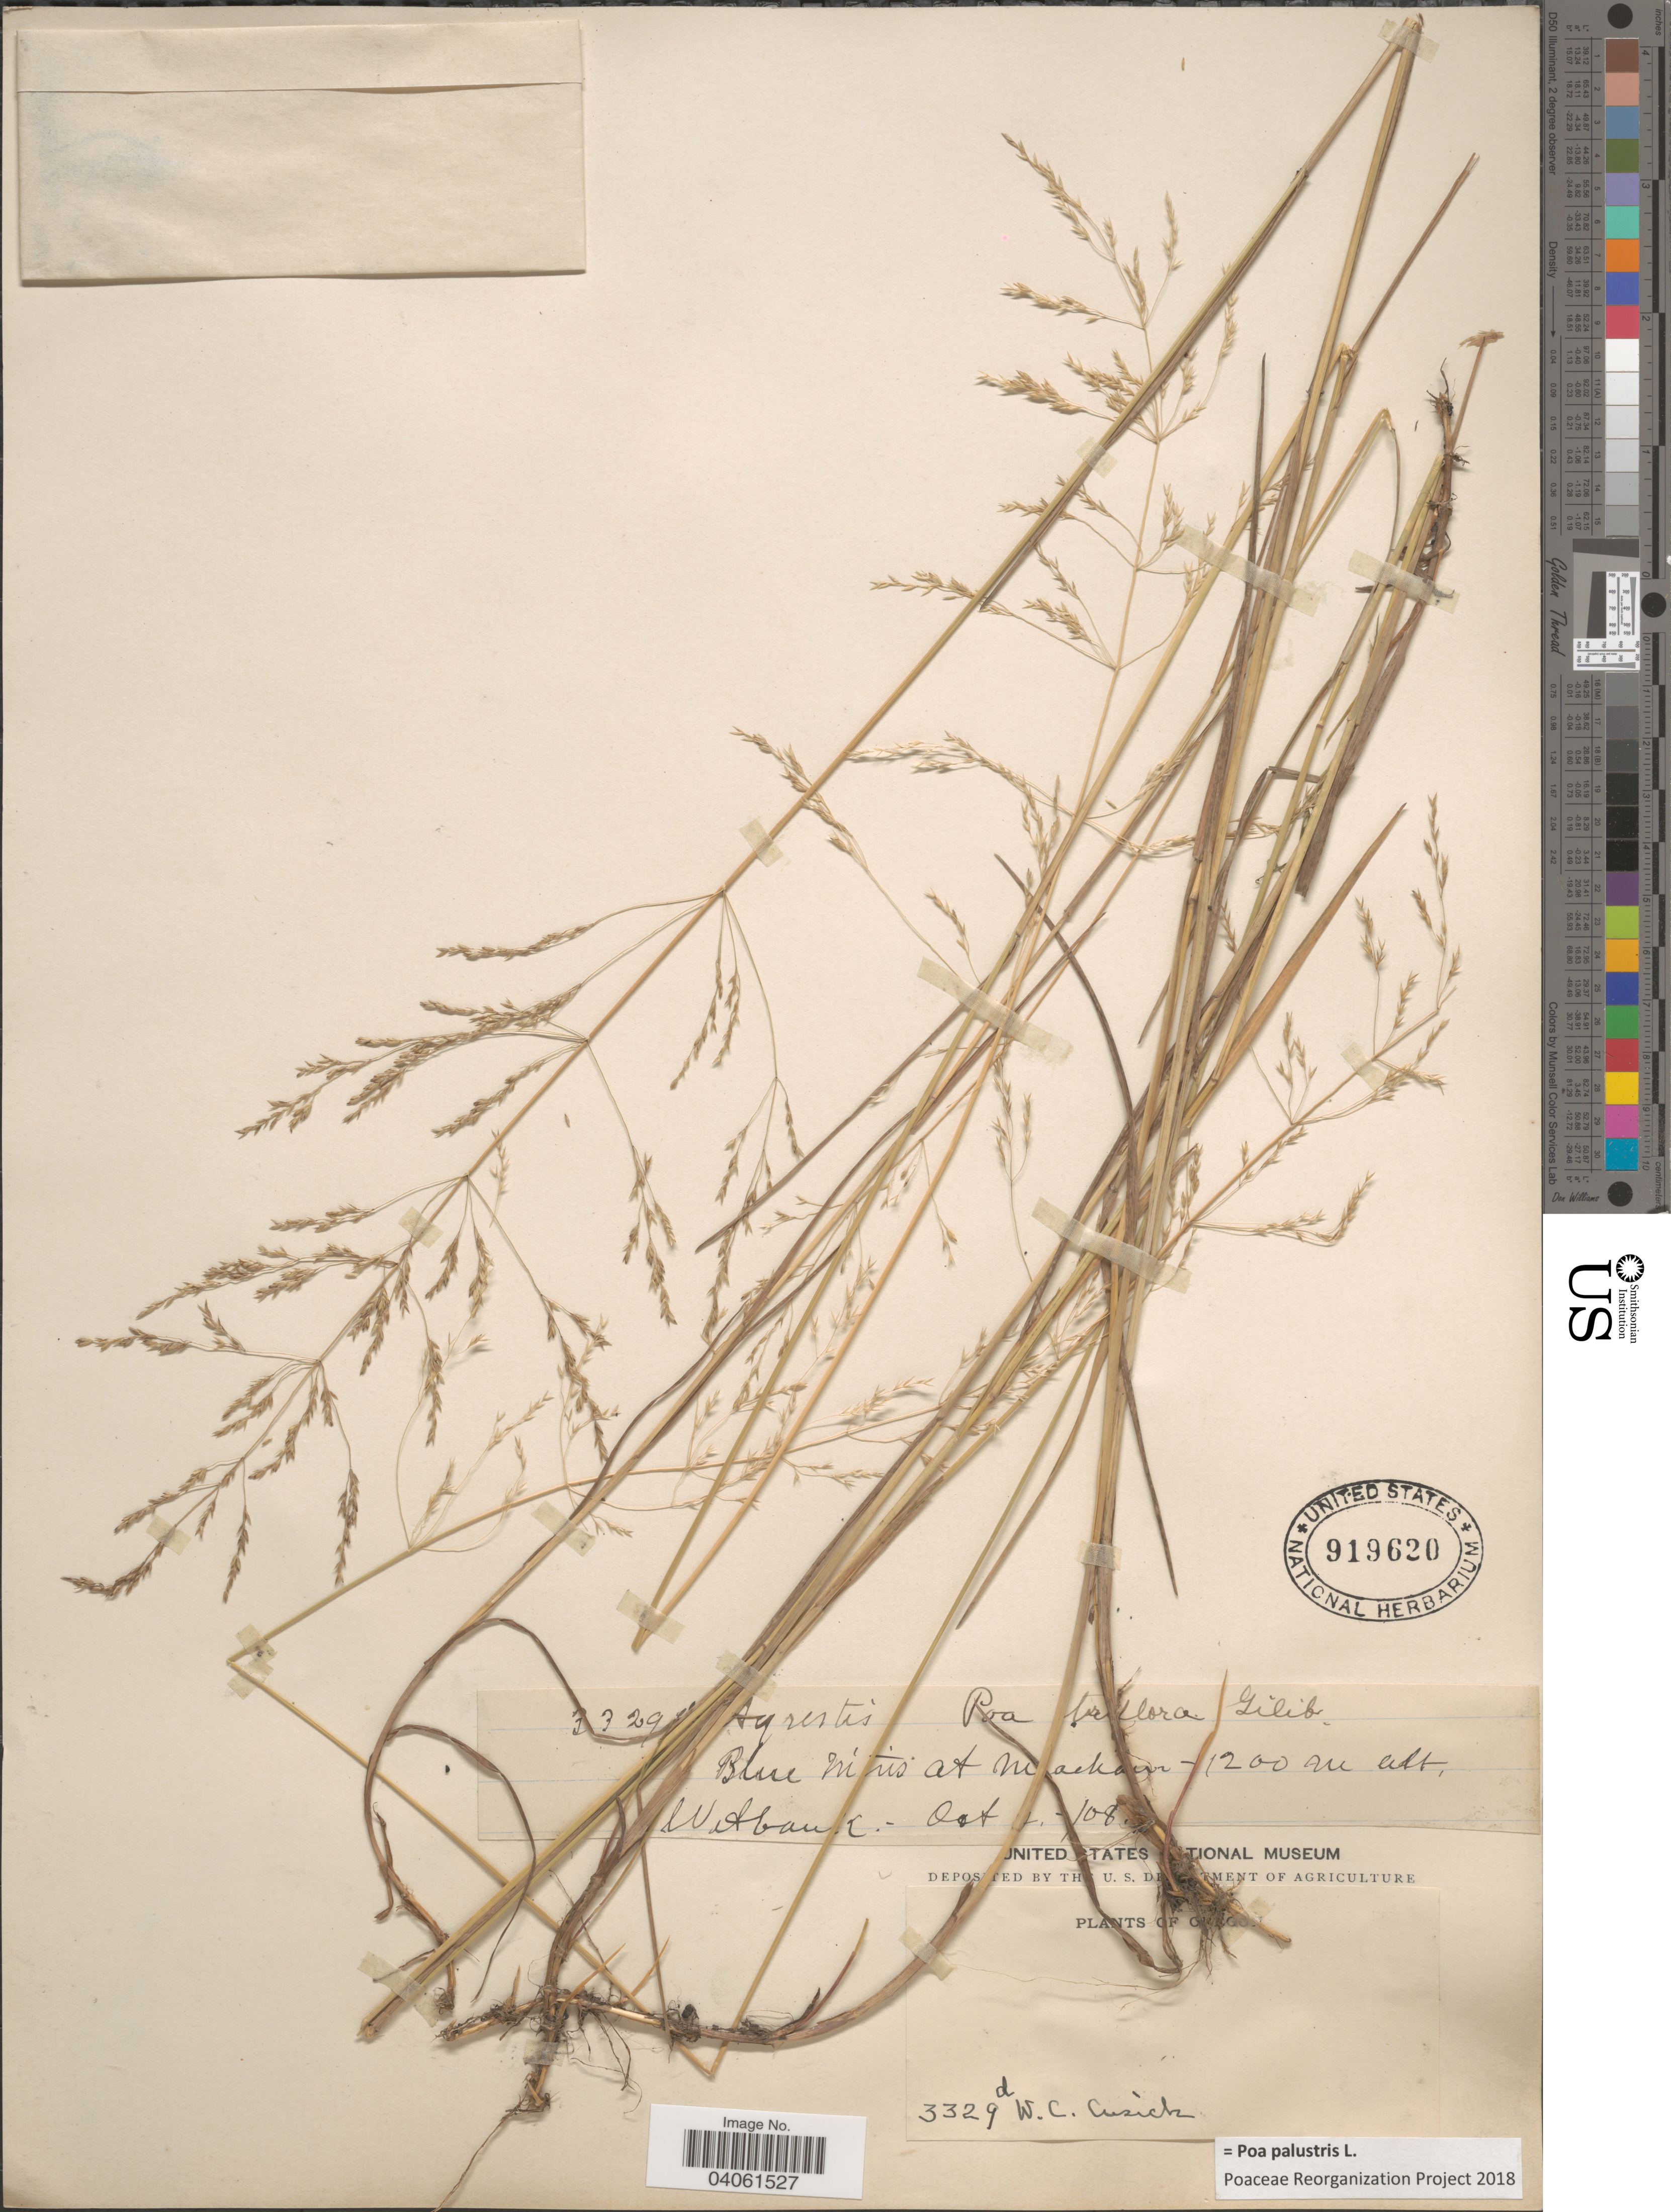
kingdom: Plantae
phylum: Tracheophyta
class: Liliopsida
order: Poales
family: Poaceae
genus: Poa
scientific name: Poa palustris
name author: L.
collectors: W. C. Cusick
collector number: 3329d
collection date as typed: Transcribed d/m/y: /4/8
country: United States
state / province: Oregon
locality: Blue Mtns at Meacham.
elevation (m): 1200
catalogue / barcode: US 919620